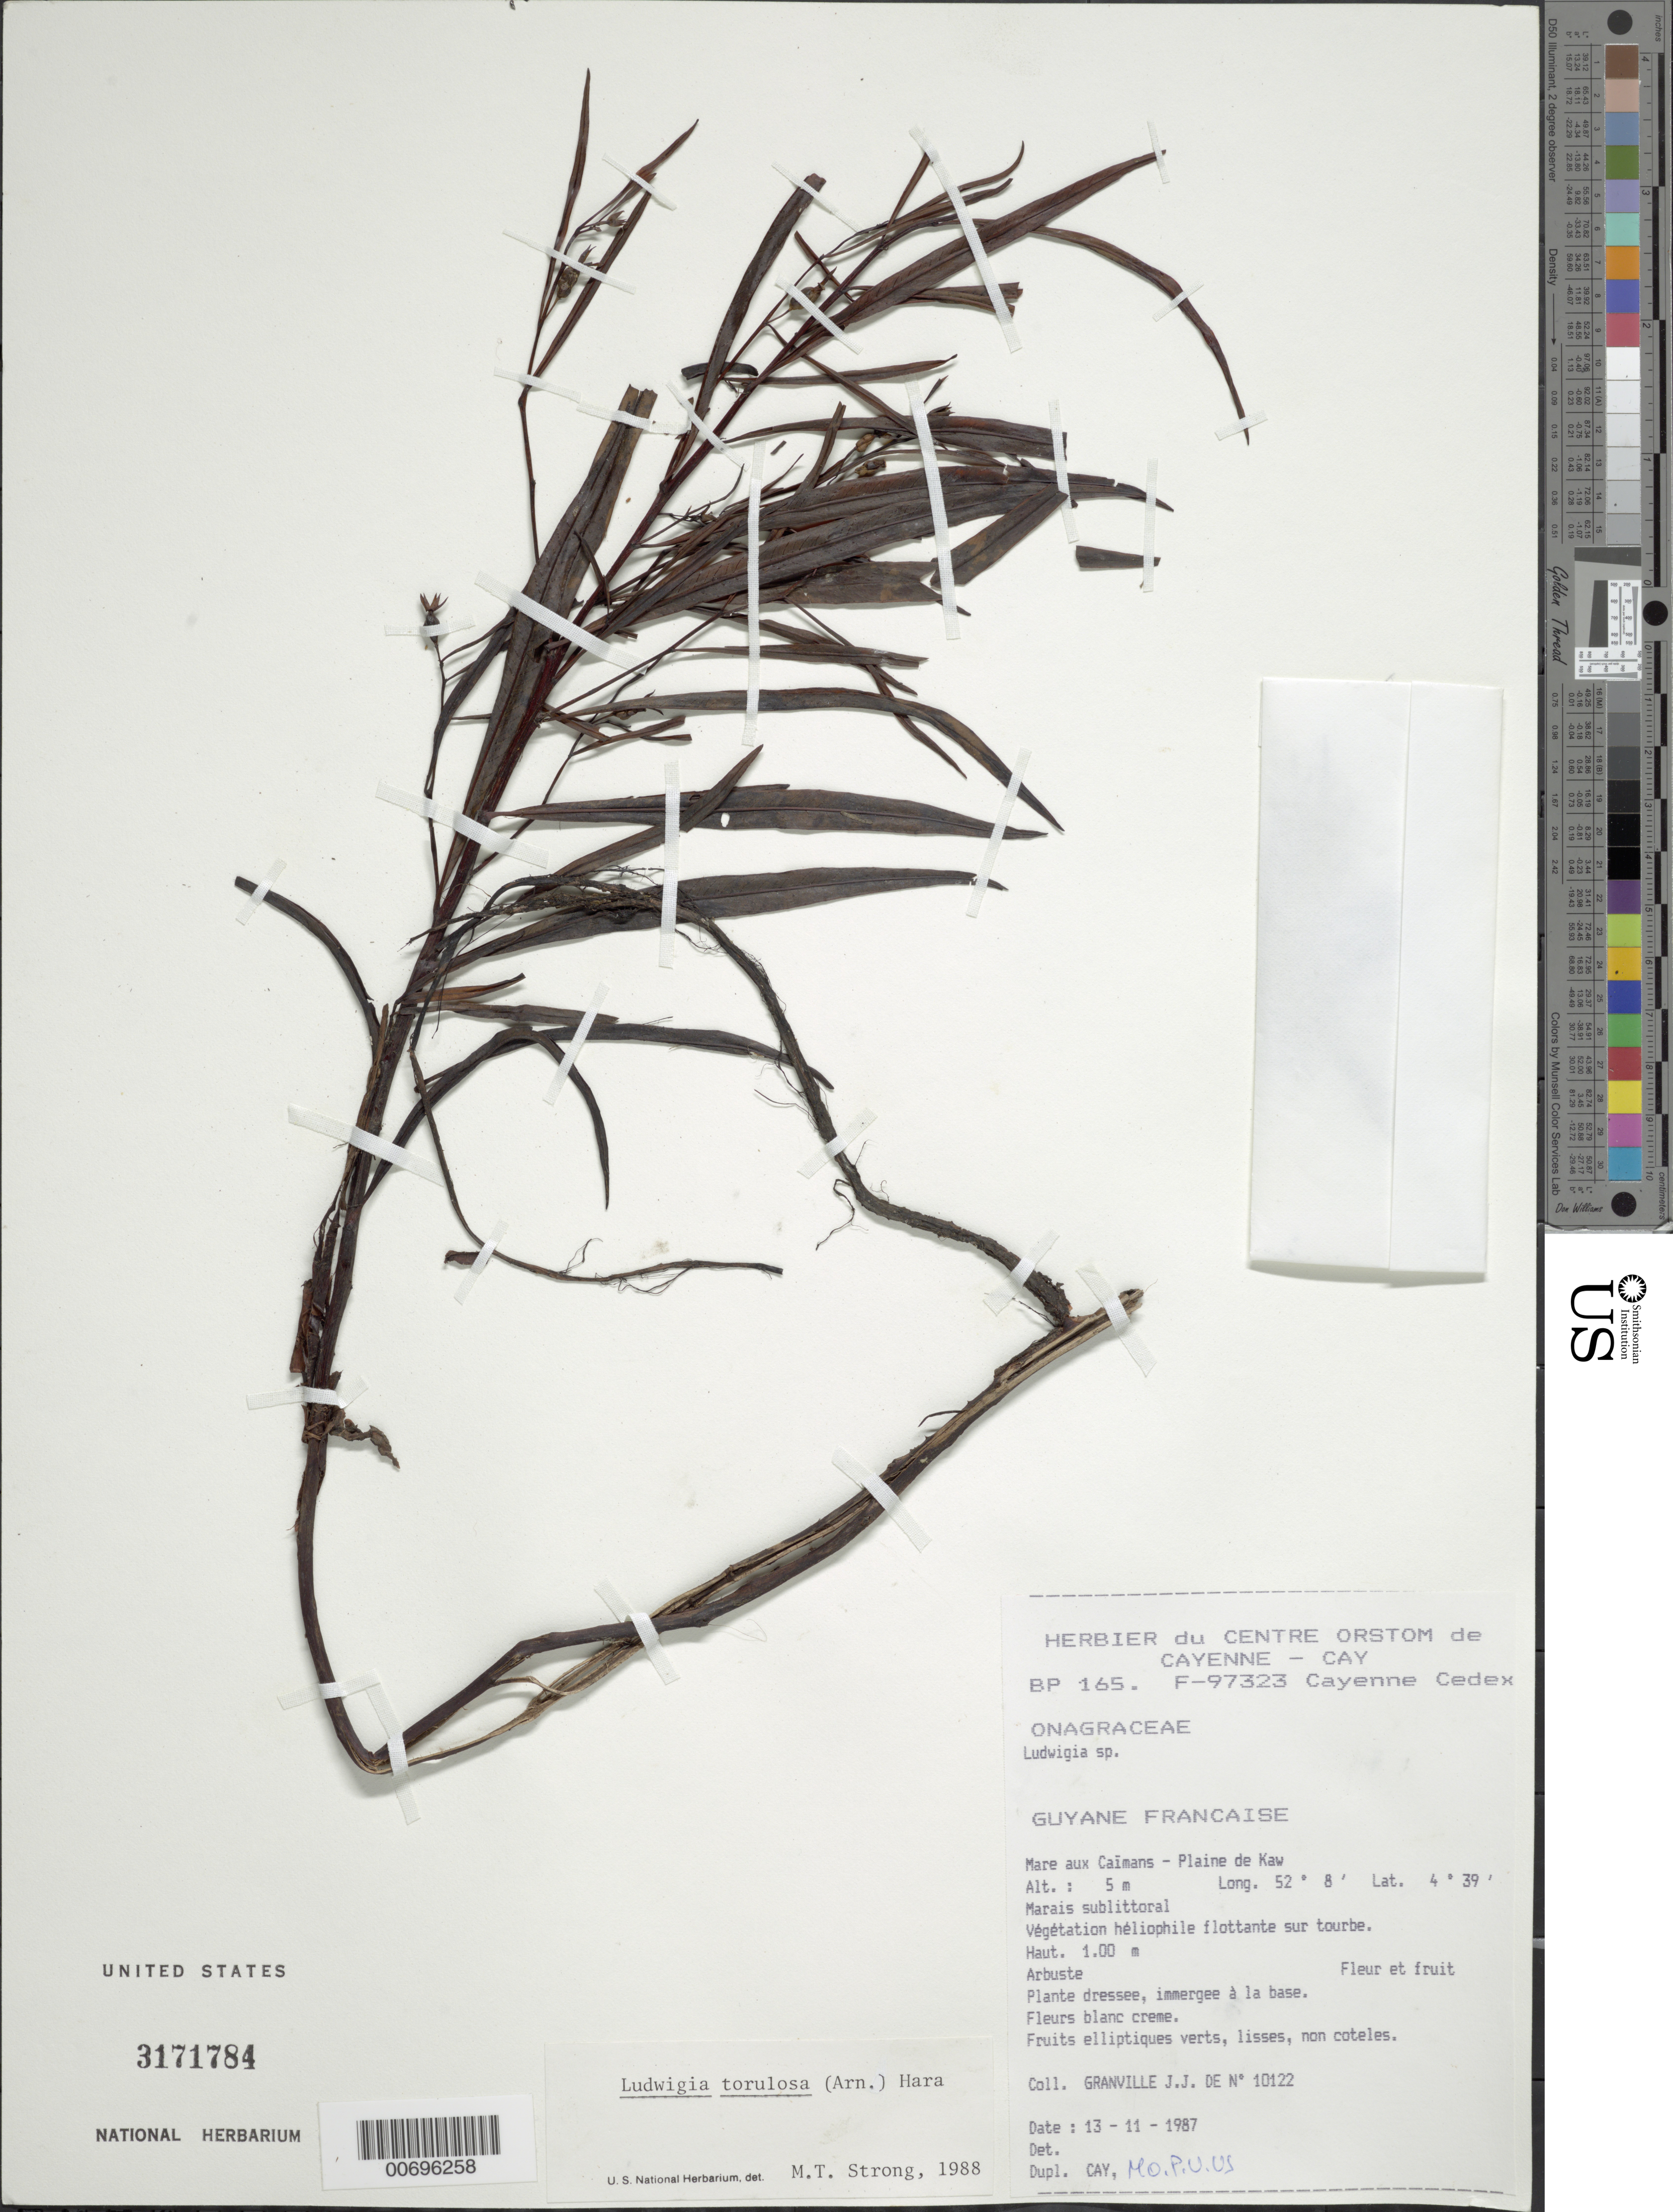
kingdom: Plantae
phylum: Tracheophyta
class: Magnoliopsida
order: Myrtales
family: Onagraceae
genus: Ludwigia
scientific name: Ludwigia torulosa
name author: (Arn.) H. Hara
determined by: Strong, M. T., (US), Smithsonian Institution - National Museum of Natural History (UNITED STATES)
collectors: J.-J. de Granville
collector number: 10122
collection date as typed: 13-Nov-87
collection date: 1987-11-13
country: French Guiana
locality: Mare aux Caïmans, Plaine de Kaw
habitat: Marais sublittoral.vegetation heliophile flottante sur tourbe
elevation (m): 5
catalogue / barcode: US 3171784